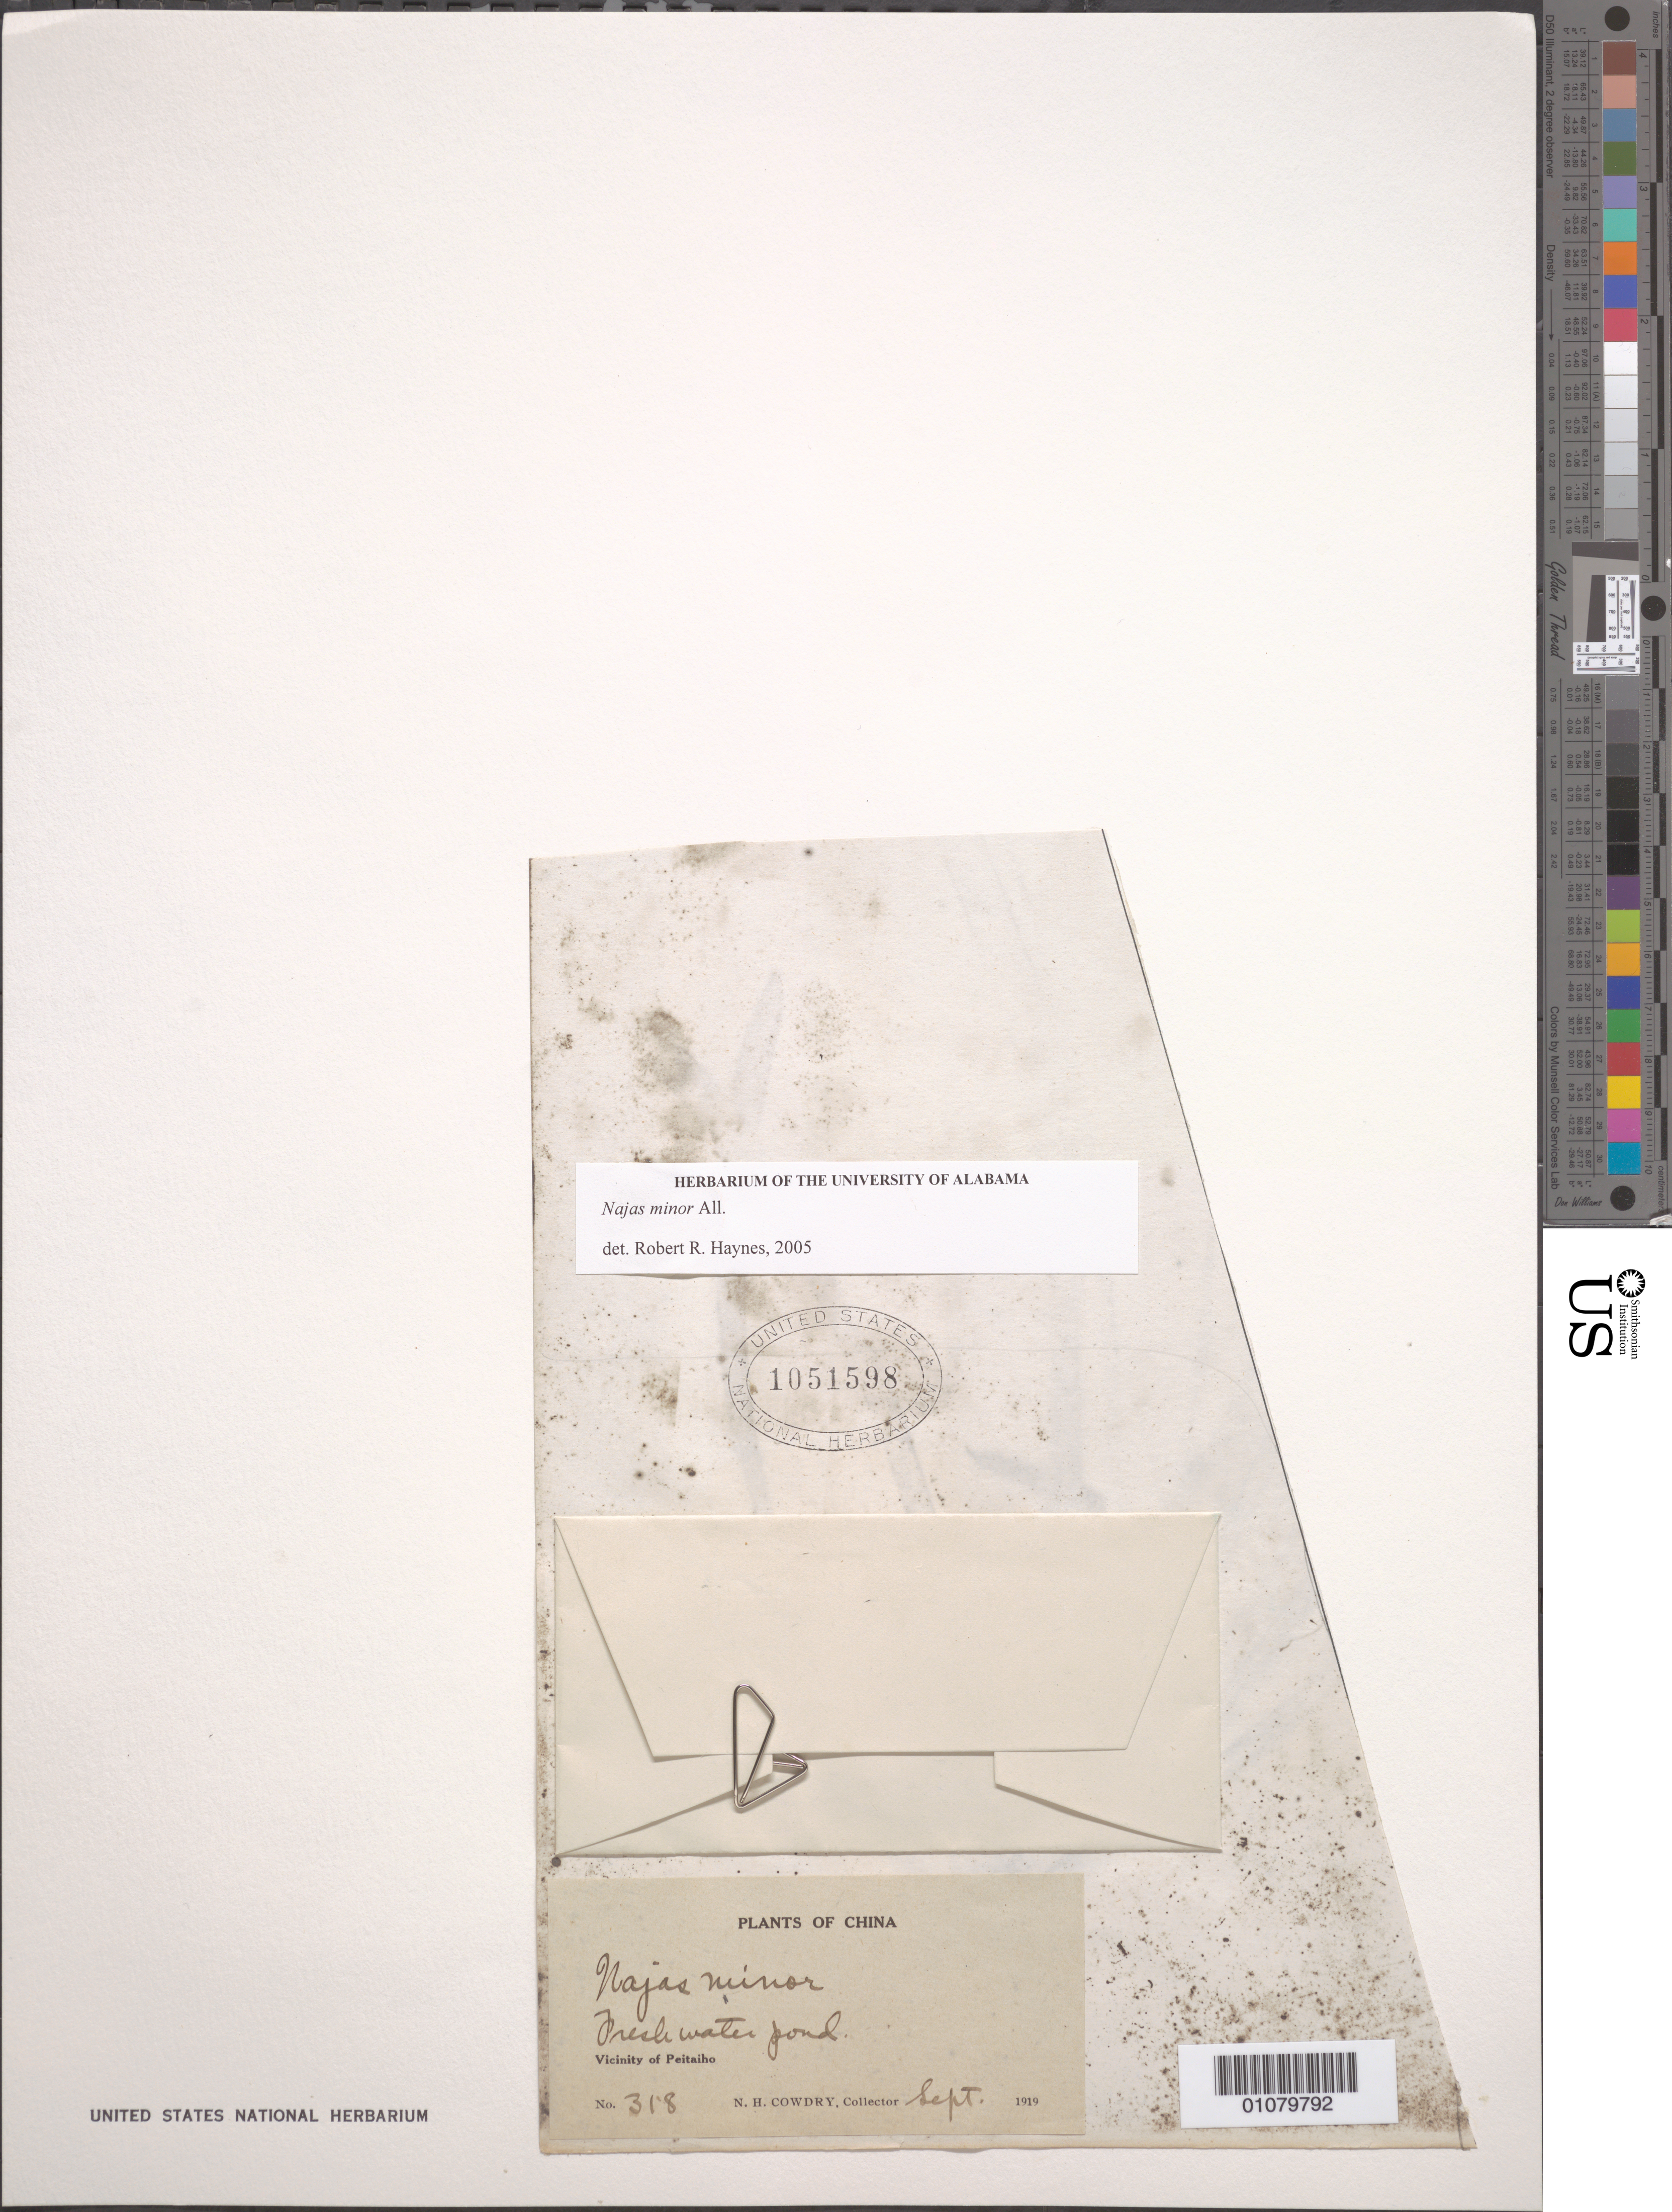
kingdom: Plantae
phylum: Tracheophyta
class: Liliopsida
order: Alismatales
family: Hydrocharitaceae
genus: Najas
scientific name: Najas minor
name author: All.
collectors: N. H. Cowdry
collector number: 318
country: China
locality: Peitaiho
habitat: fresh water pond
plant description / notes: Separated from sheet USNH # 42688, collected by C. Wright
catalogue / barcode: US 1051598